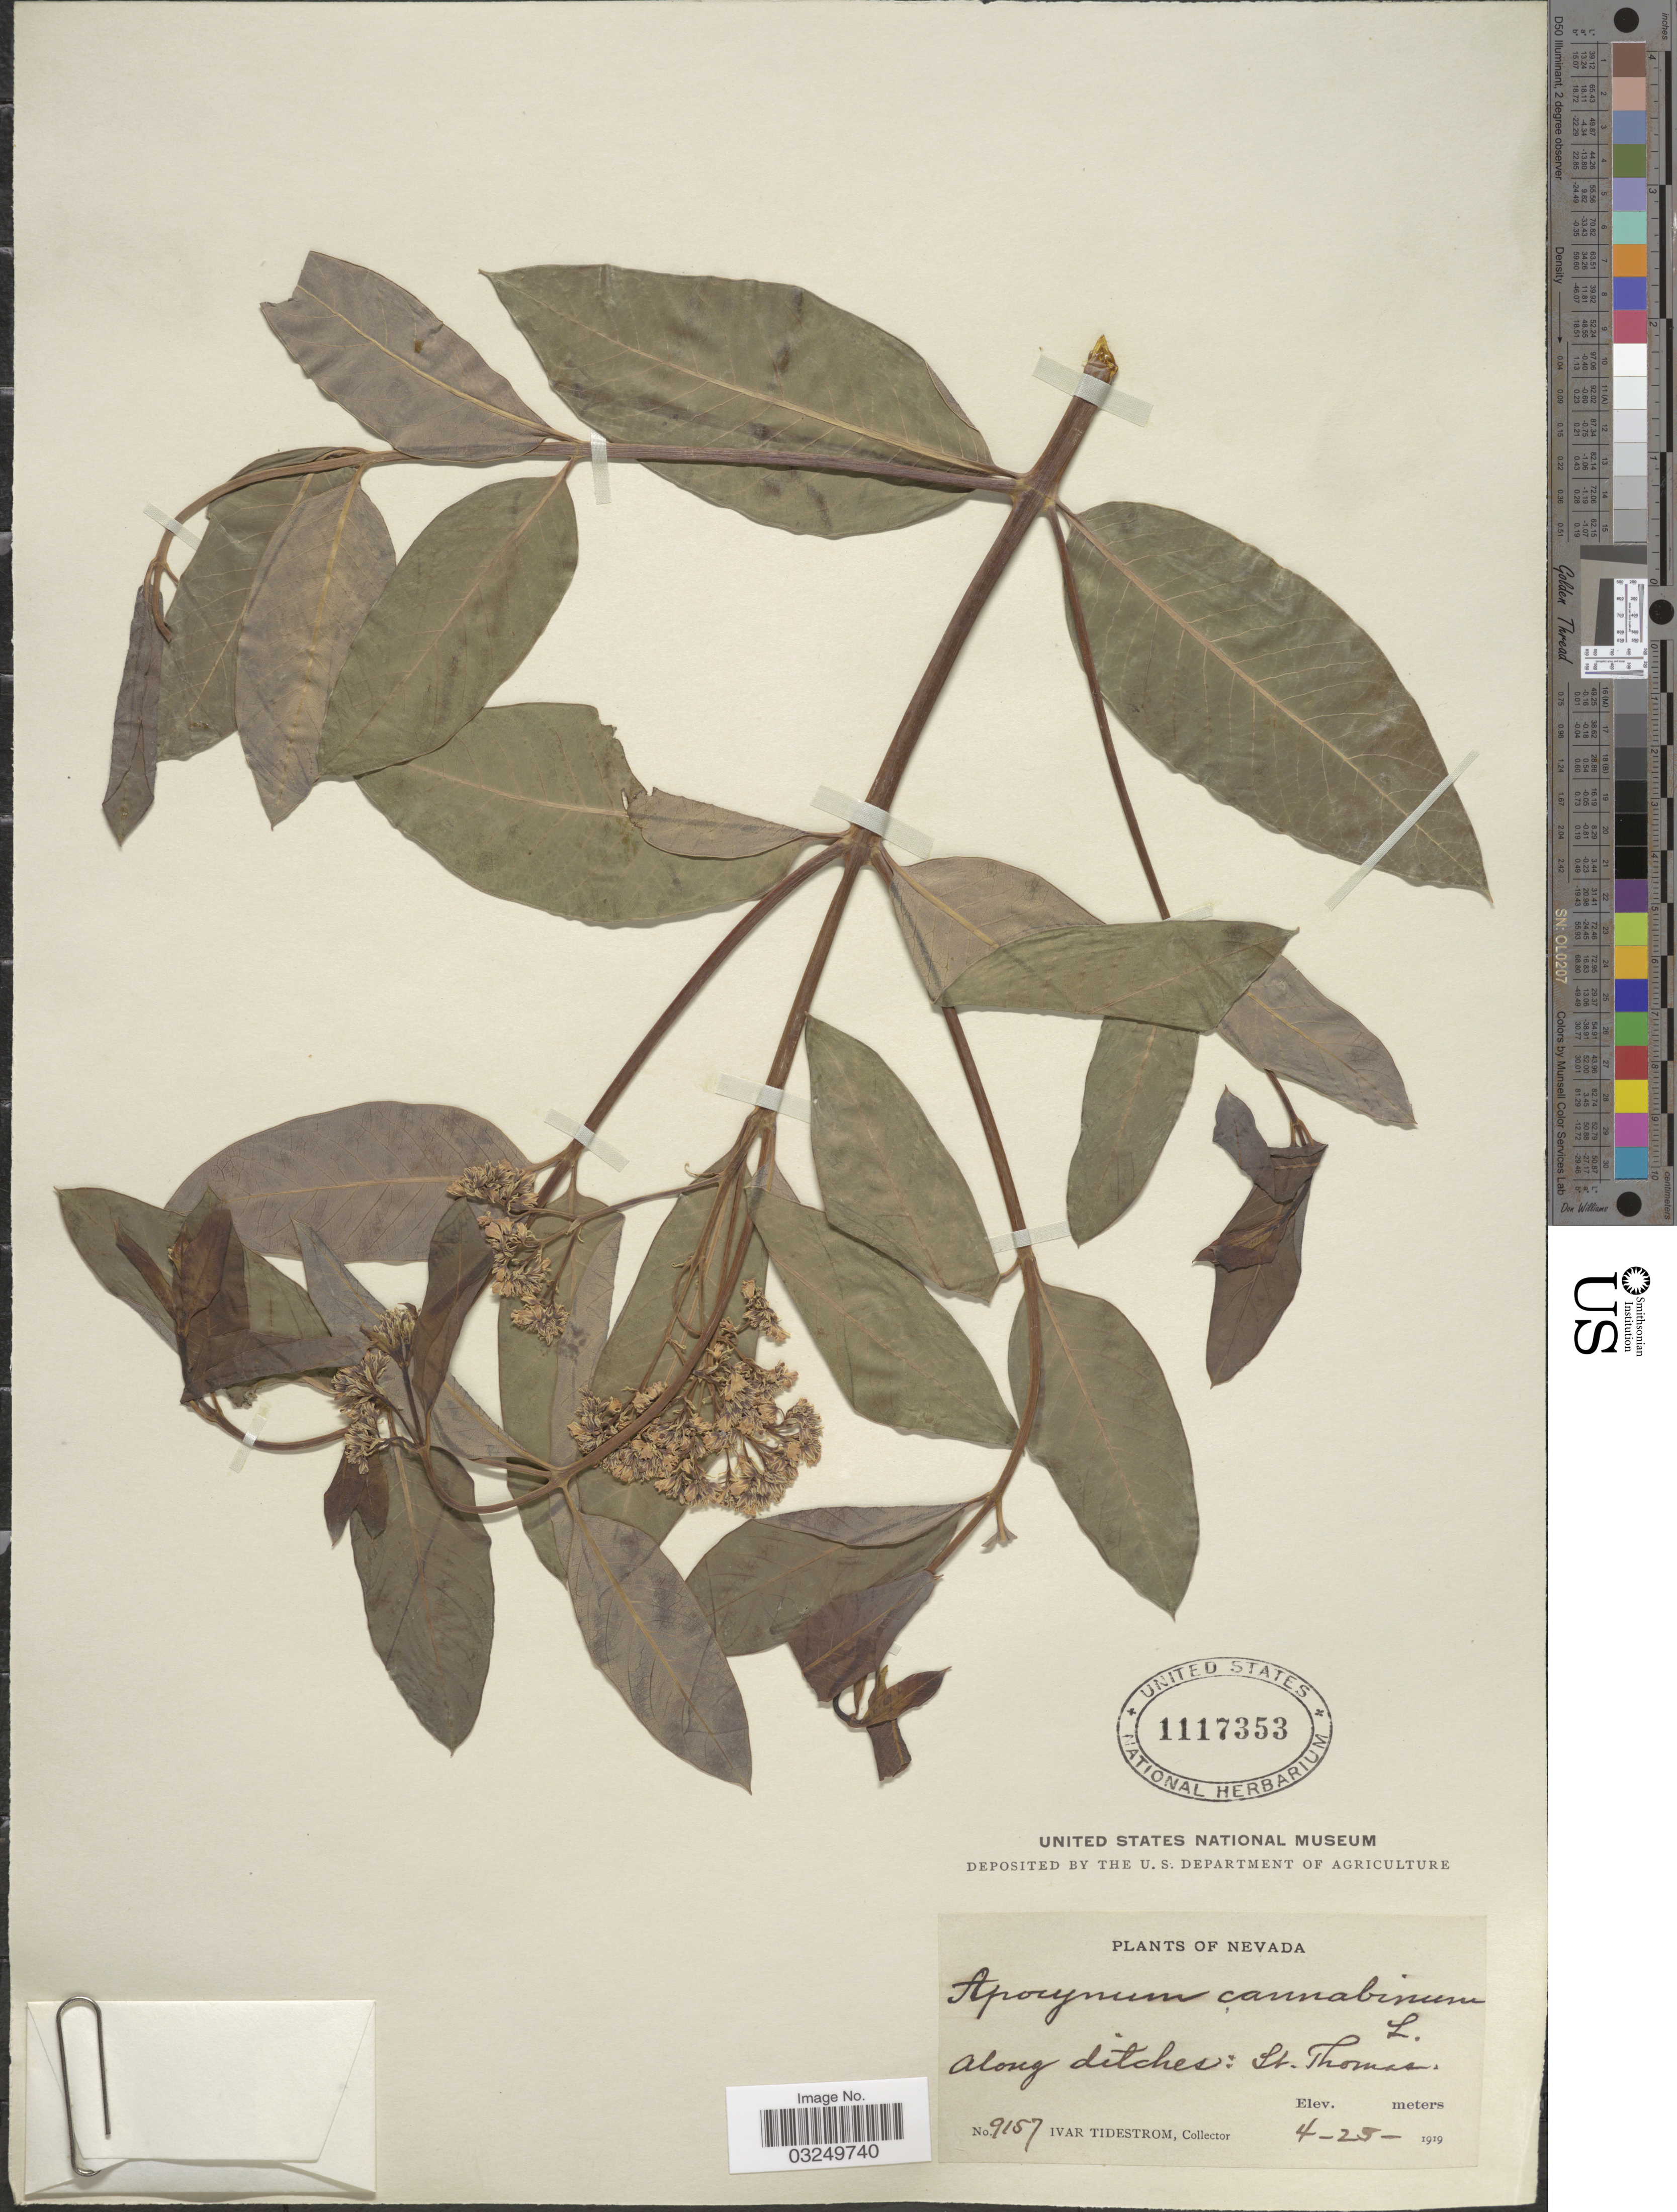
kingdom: Plantae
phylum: Tracheophyta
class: Magnoliopsida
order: Gentianales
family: Apocynaceae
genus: Apocynum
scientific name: Apocynum cannabinum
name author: L.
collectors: I. F. Tidestrom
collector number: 9157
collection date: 1919-04-23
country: United States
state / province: Nevada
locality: Along ditches: St. Thomas.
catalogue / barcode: US 1117353